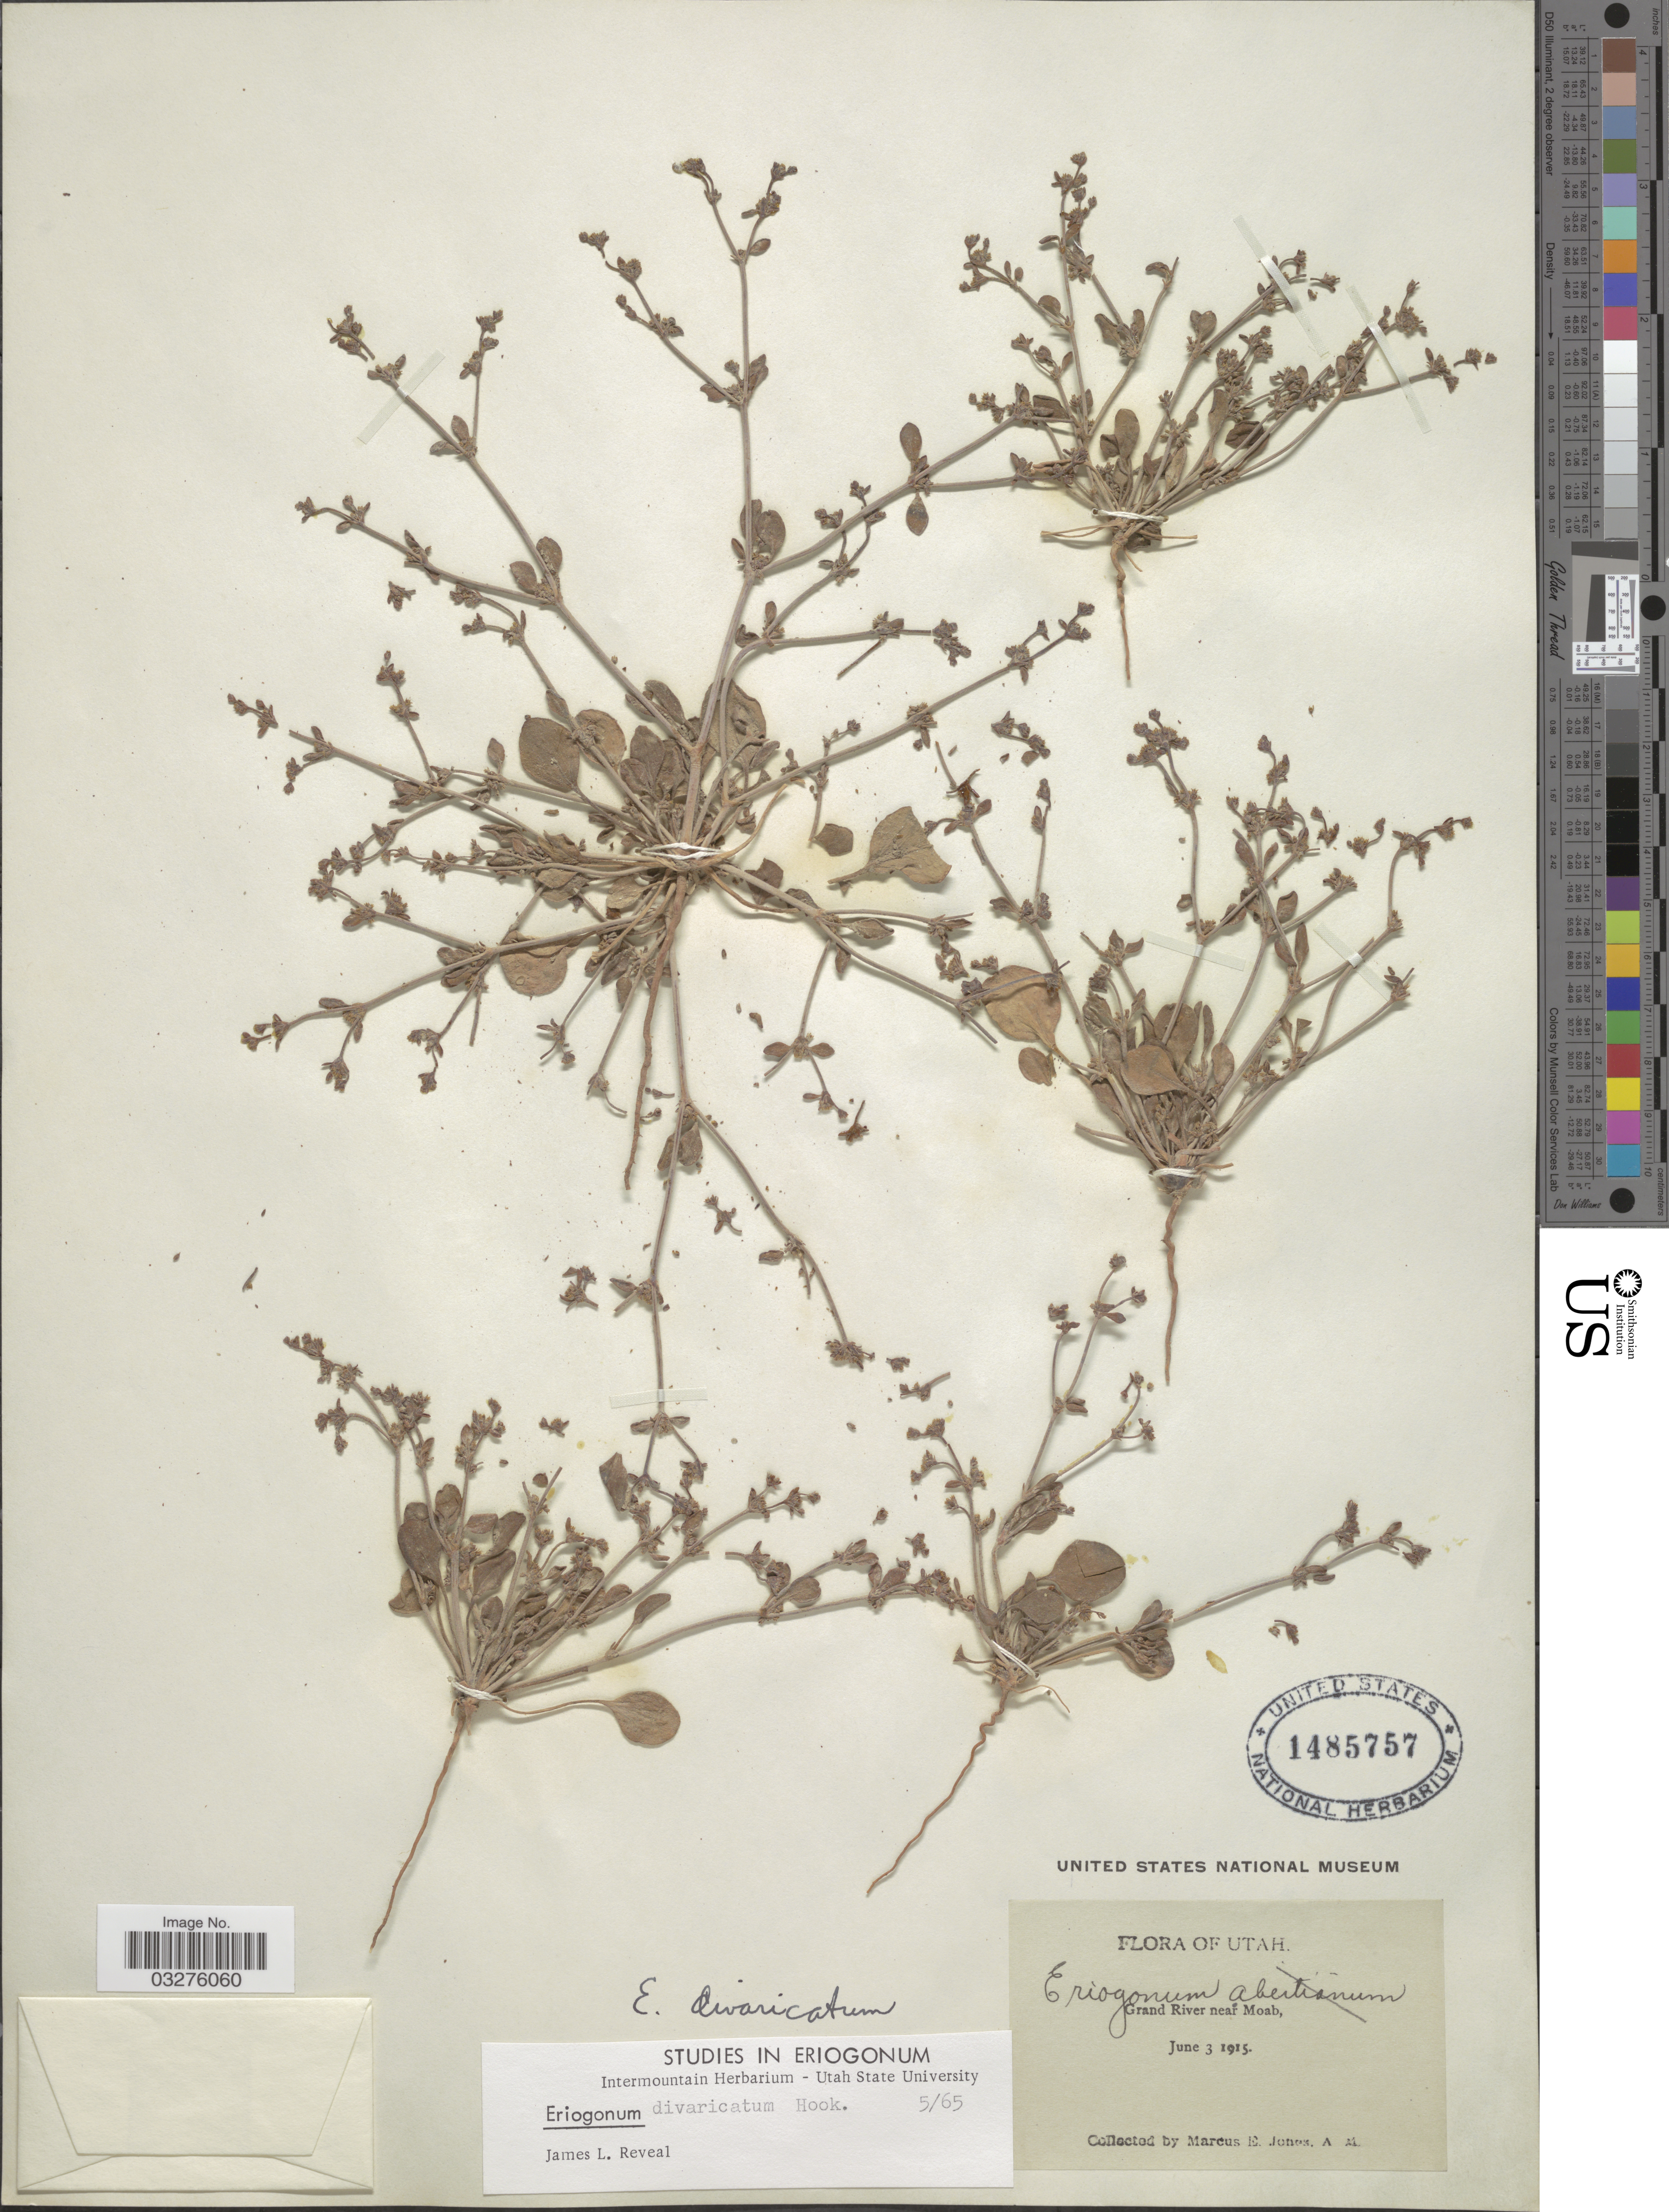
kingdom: Plantae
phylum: Tracheophyta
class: Magnoliopsida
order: Caryophyllales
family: Polygonaceae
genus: Eriogonum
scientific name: Eriogonum divaricatum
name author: Hook.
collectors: M. E. Jones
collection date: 1915-06-03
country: United States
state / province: Utah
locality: Grand River near Moab.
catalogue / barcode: US 1485757